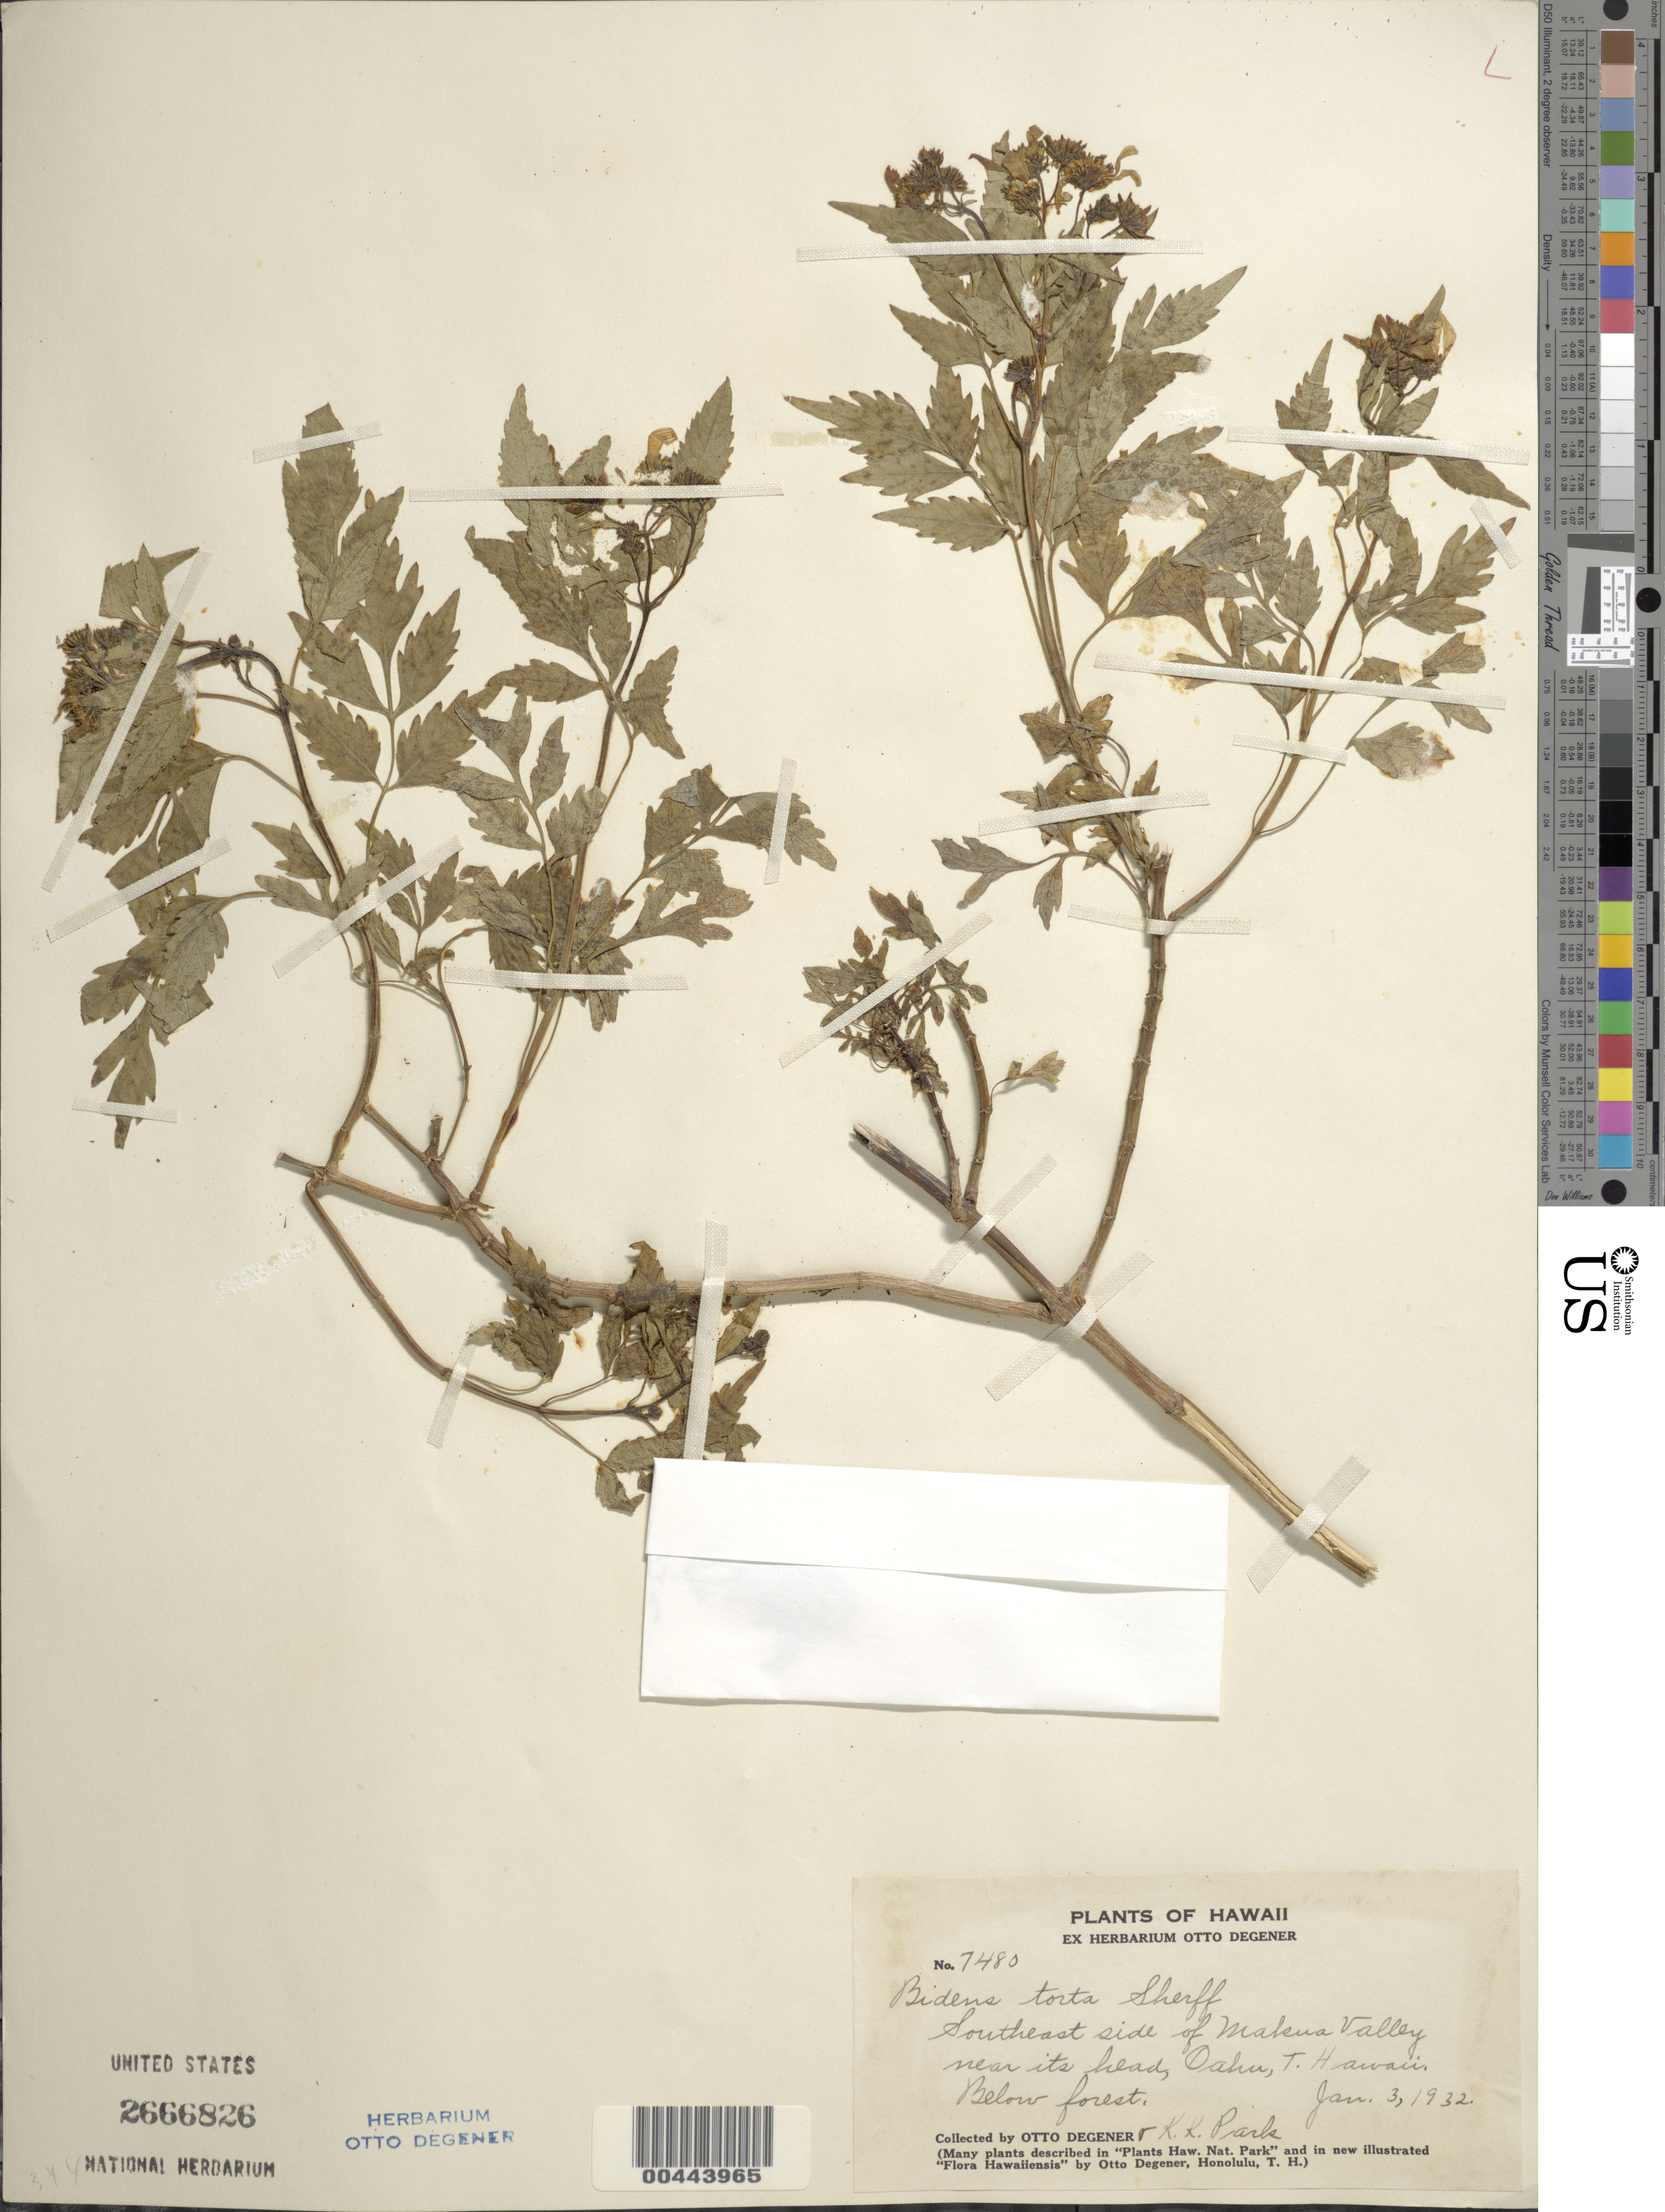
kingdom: Plantae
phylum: Tracheophyta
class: Magnoliopsida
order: Asterales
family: Asteraceae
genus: Bidens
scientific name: Bidens torta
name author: Sherff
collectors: O. Degener & K. Park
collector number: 7480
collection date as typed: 3 Jan 1932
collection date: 1932-01-03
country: United States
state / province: Hawaii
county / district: Honolulu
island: Oahu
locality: SE side of Makua Valley near its head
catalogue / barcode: US 2666826